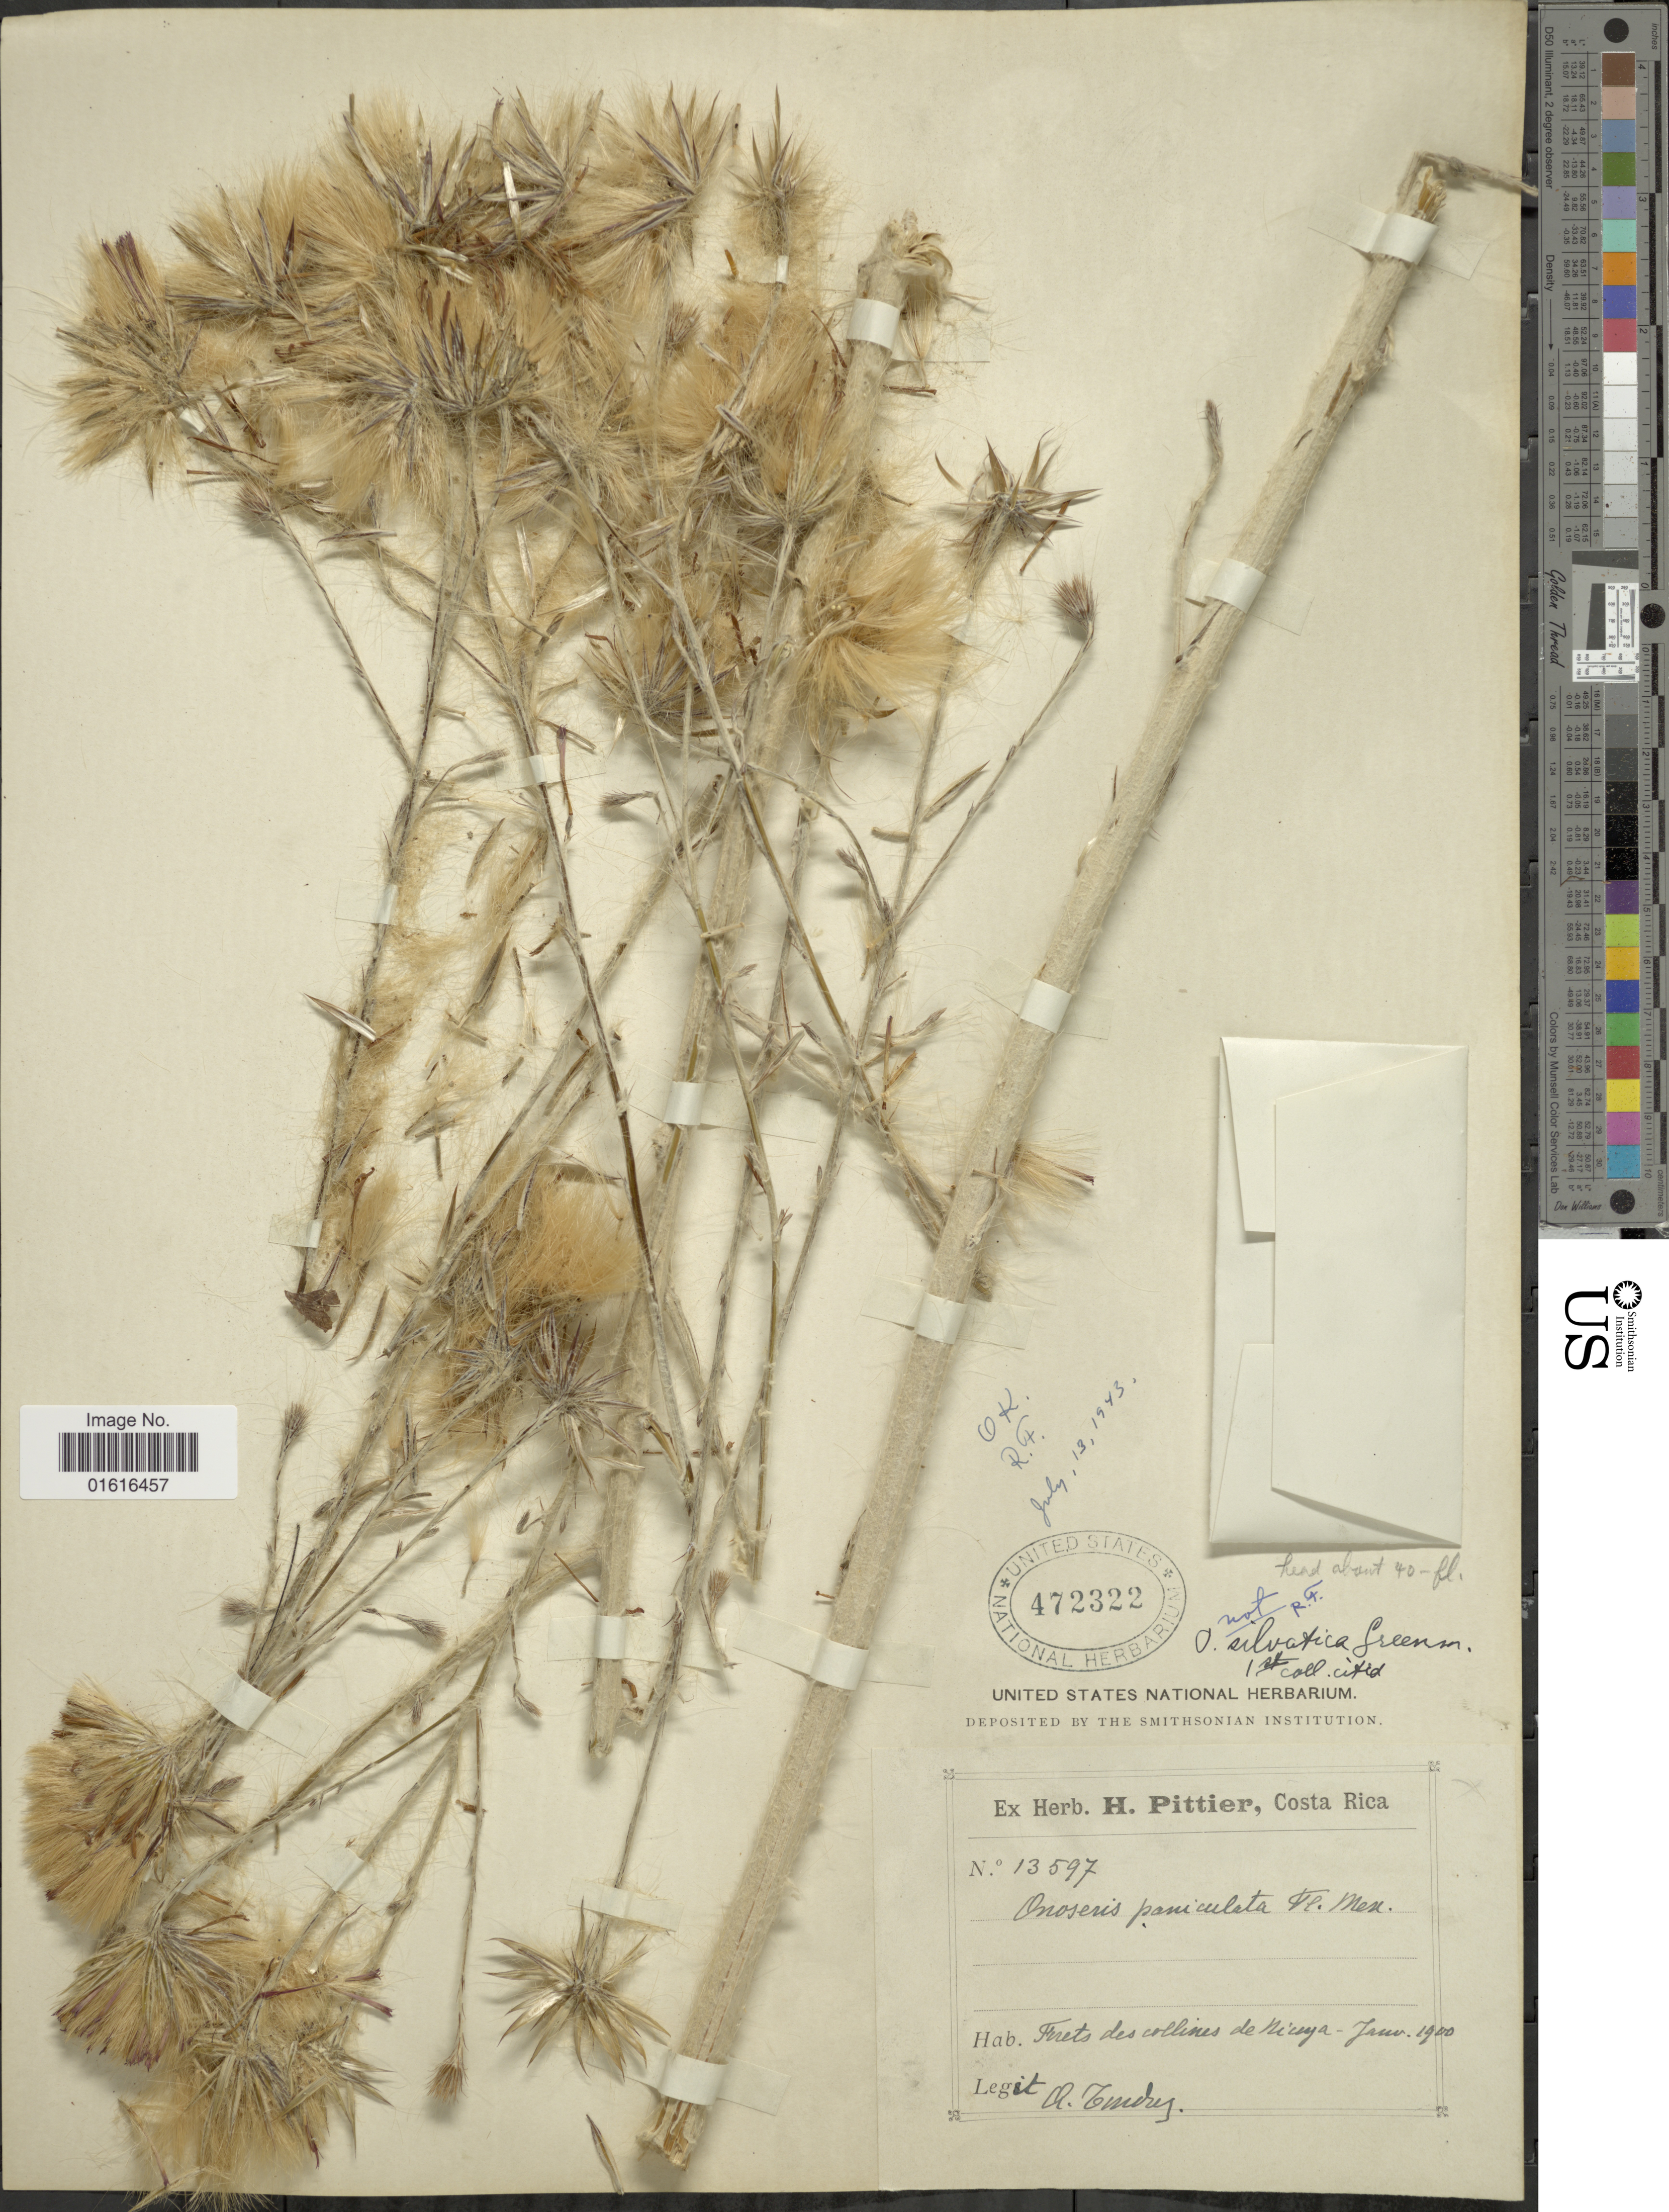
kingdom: Plantae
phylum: Tracheophyta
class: Magnoliopsida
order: Asterales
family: Asteraceae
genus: Onoseris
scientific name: Onoseris silvatica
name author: Greenm.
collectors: A. Tonduz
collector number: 13597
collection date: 1900-01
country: Costa Rica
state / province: Guanacaste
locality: Forets des collines de Nicoya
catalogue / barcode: US 472322